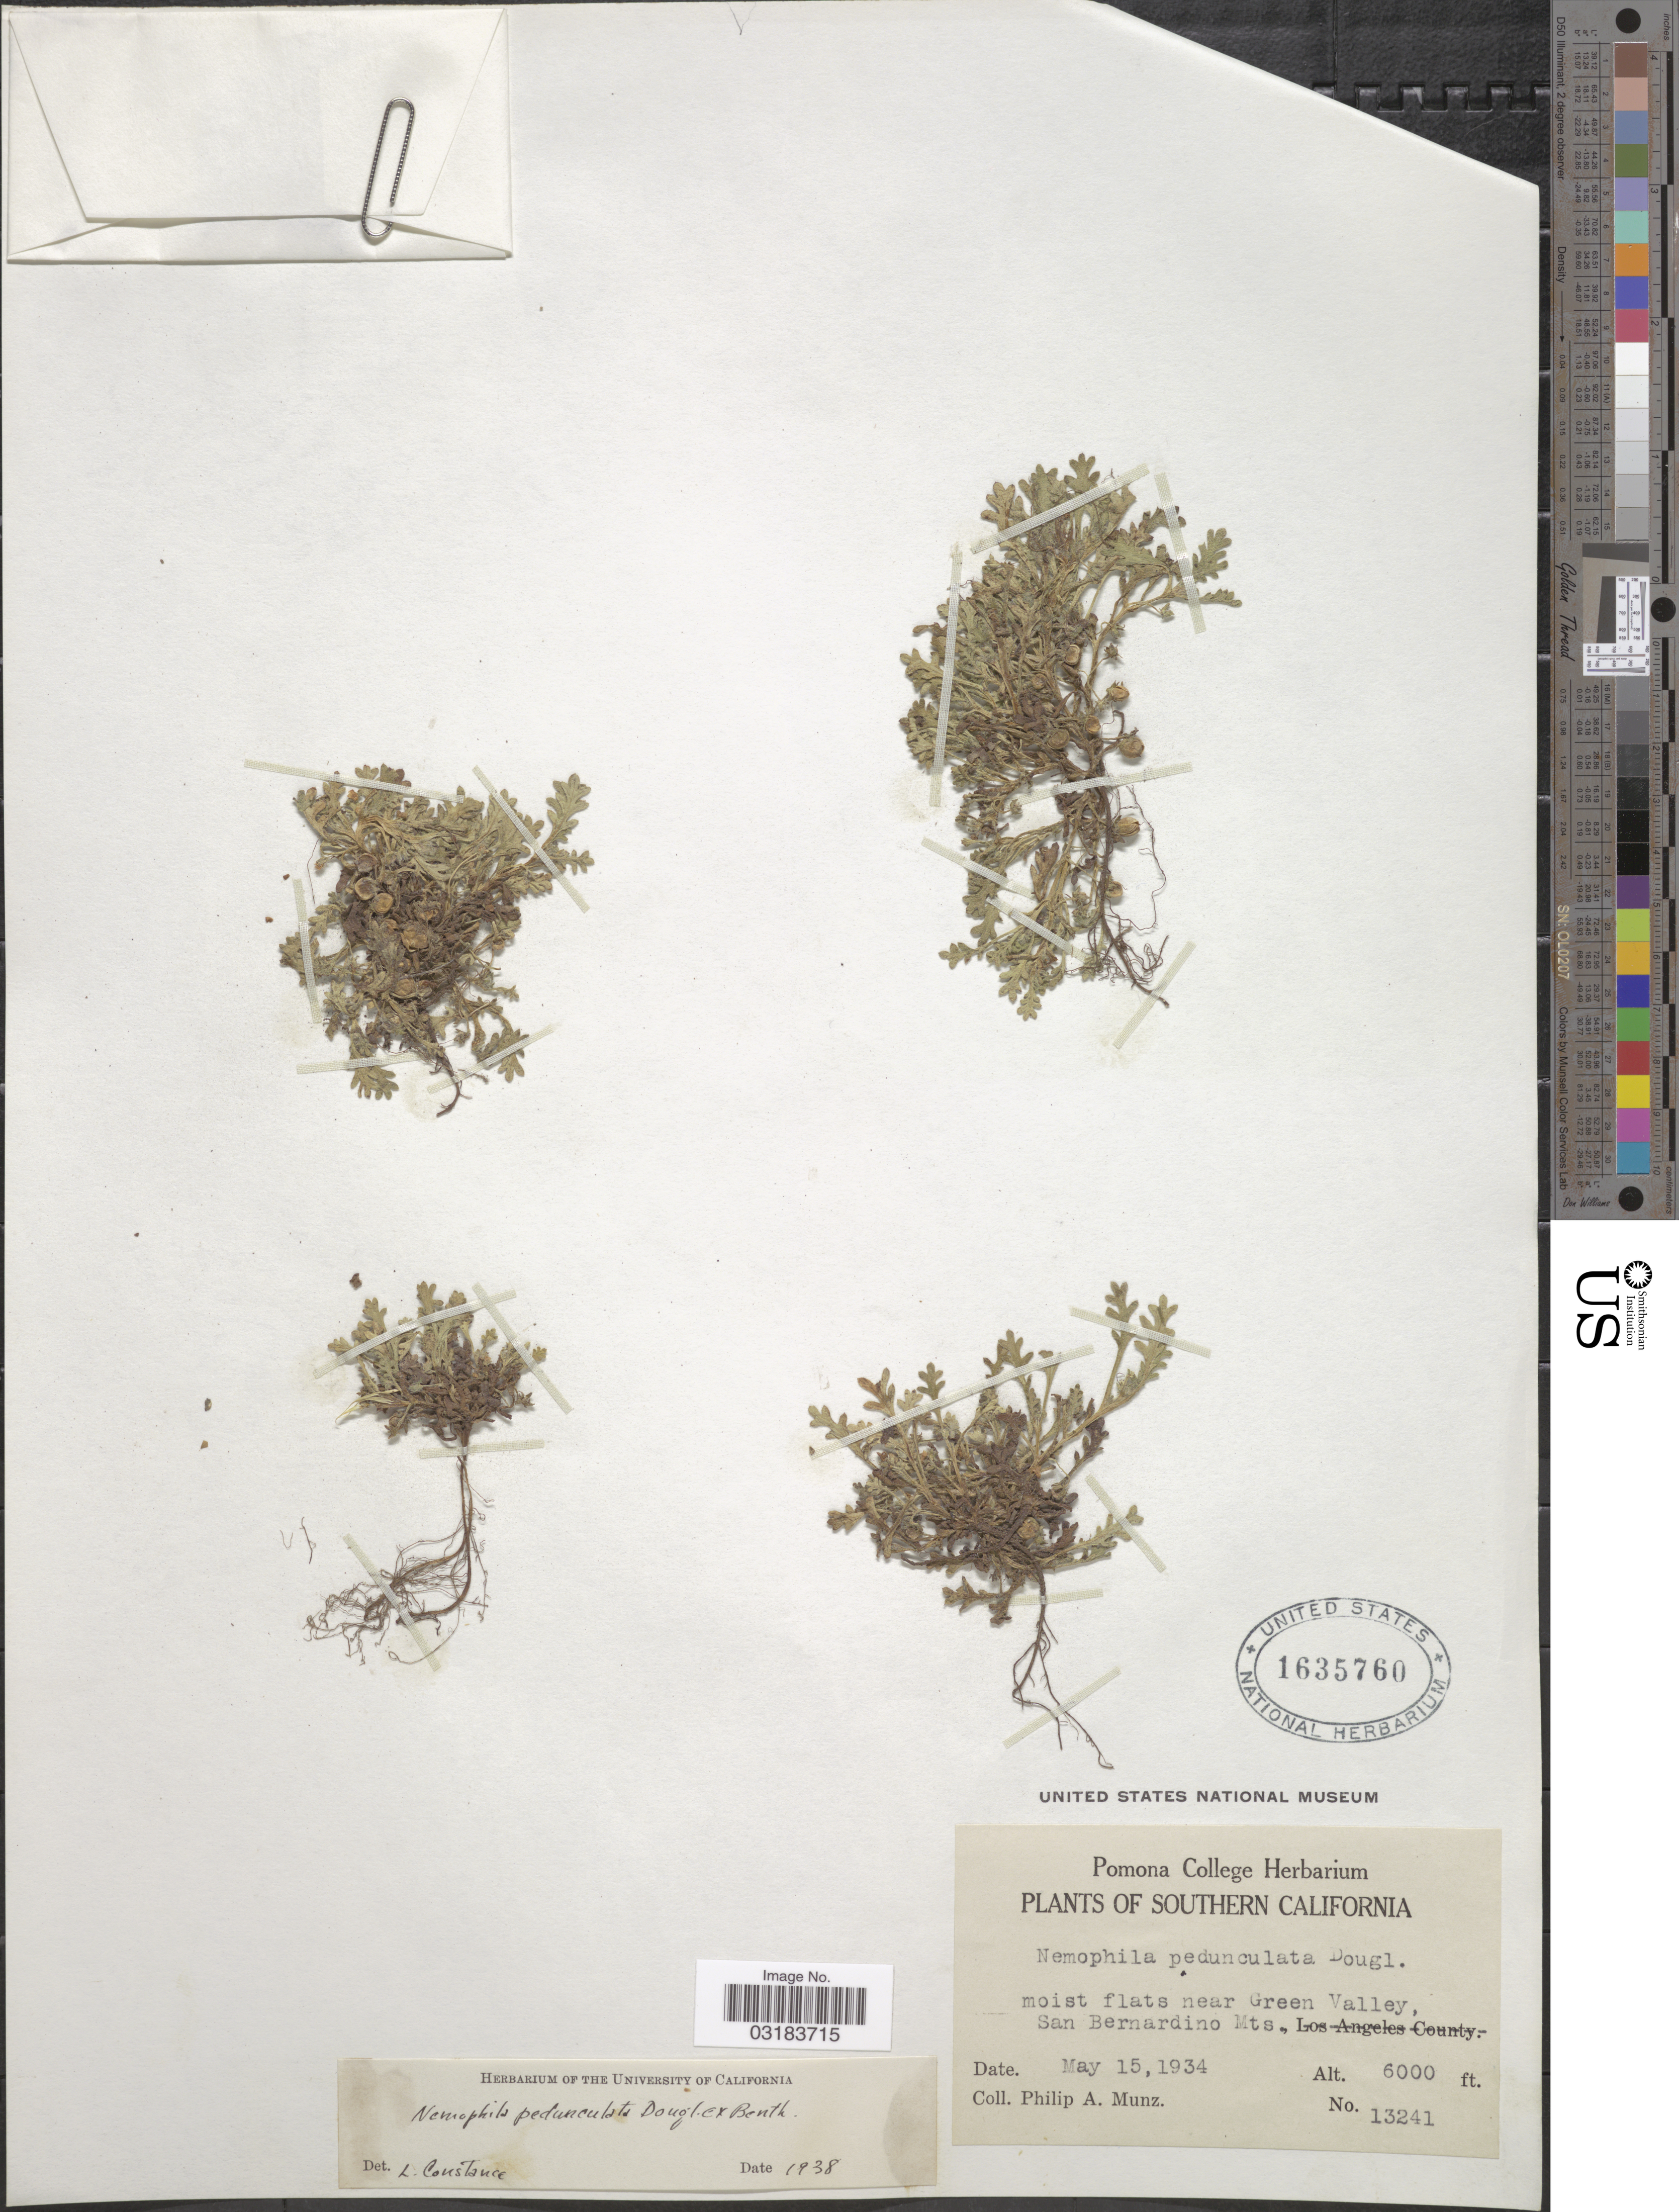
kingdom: Plantae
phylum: Tracheophyta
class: Magnoliopsida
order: Boraginales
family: Hydrophyllaceae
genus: Nemophila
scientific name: Nemophila pedunculata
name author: Douglas ex Benth.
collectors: P. A. Munz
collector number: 13241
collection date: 1934-05-15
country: United States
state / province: California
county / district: San Bernardino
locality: Southern California. Near Green Valley, San Bernardino Mts.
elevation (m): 1829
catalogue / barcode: US 1635760